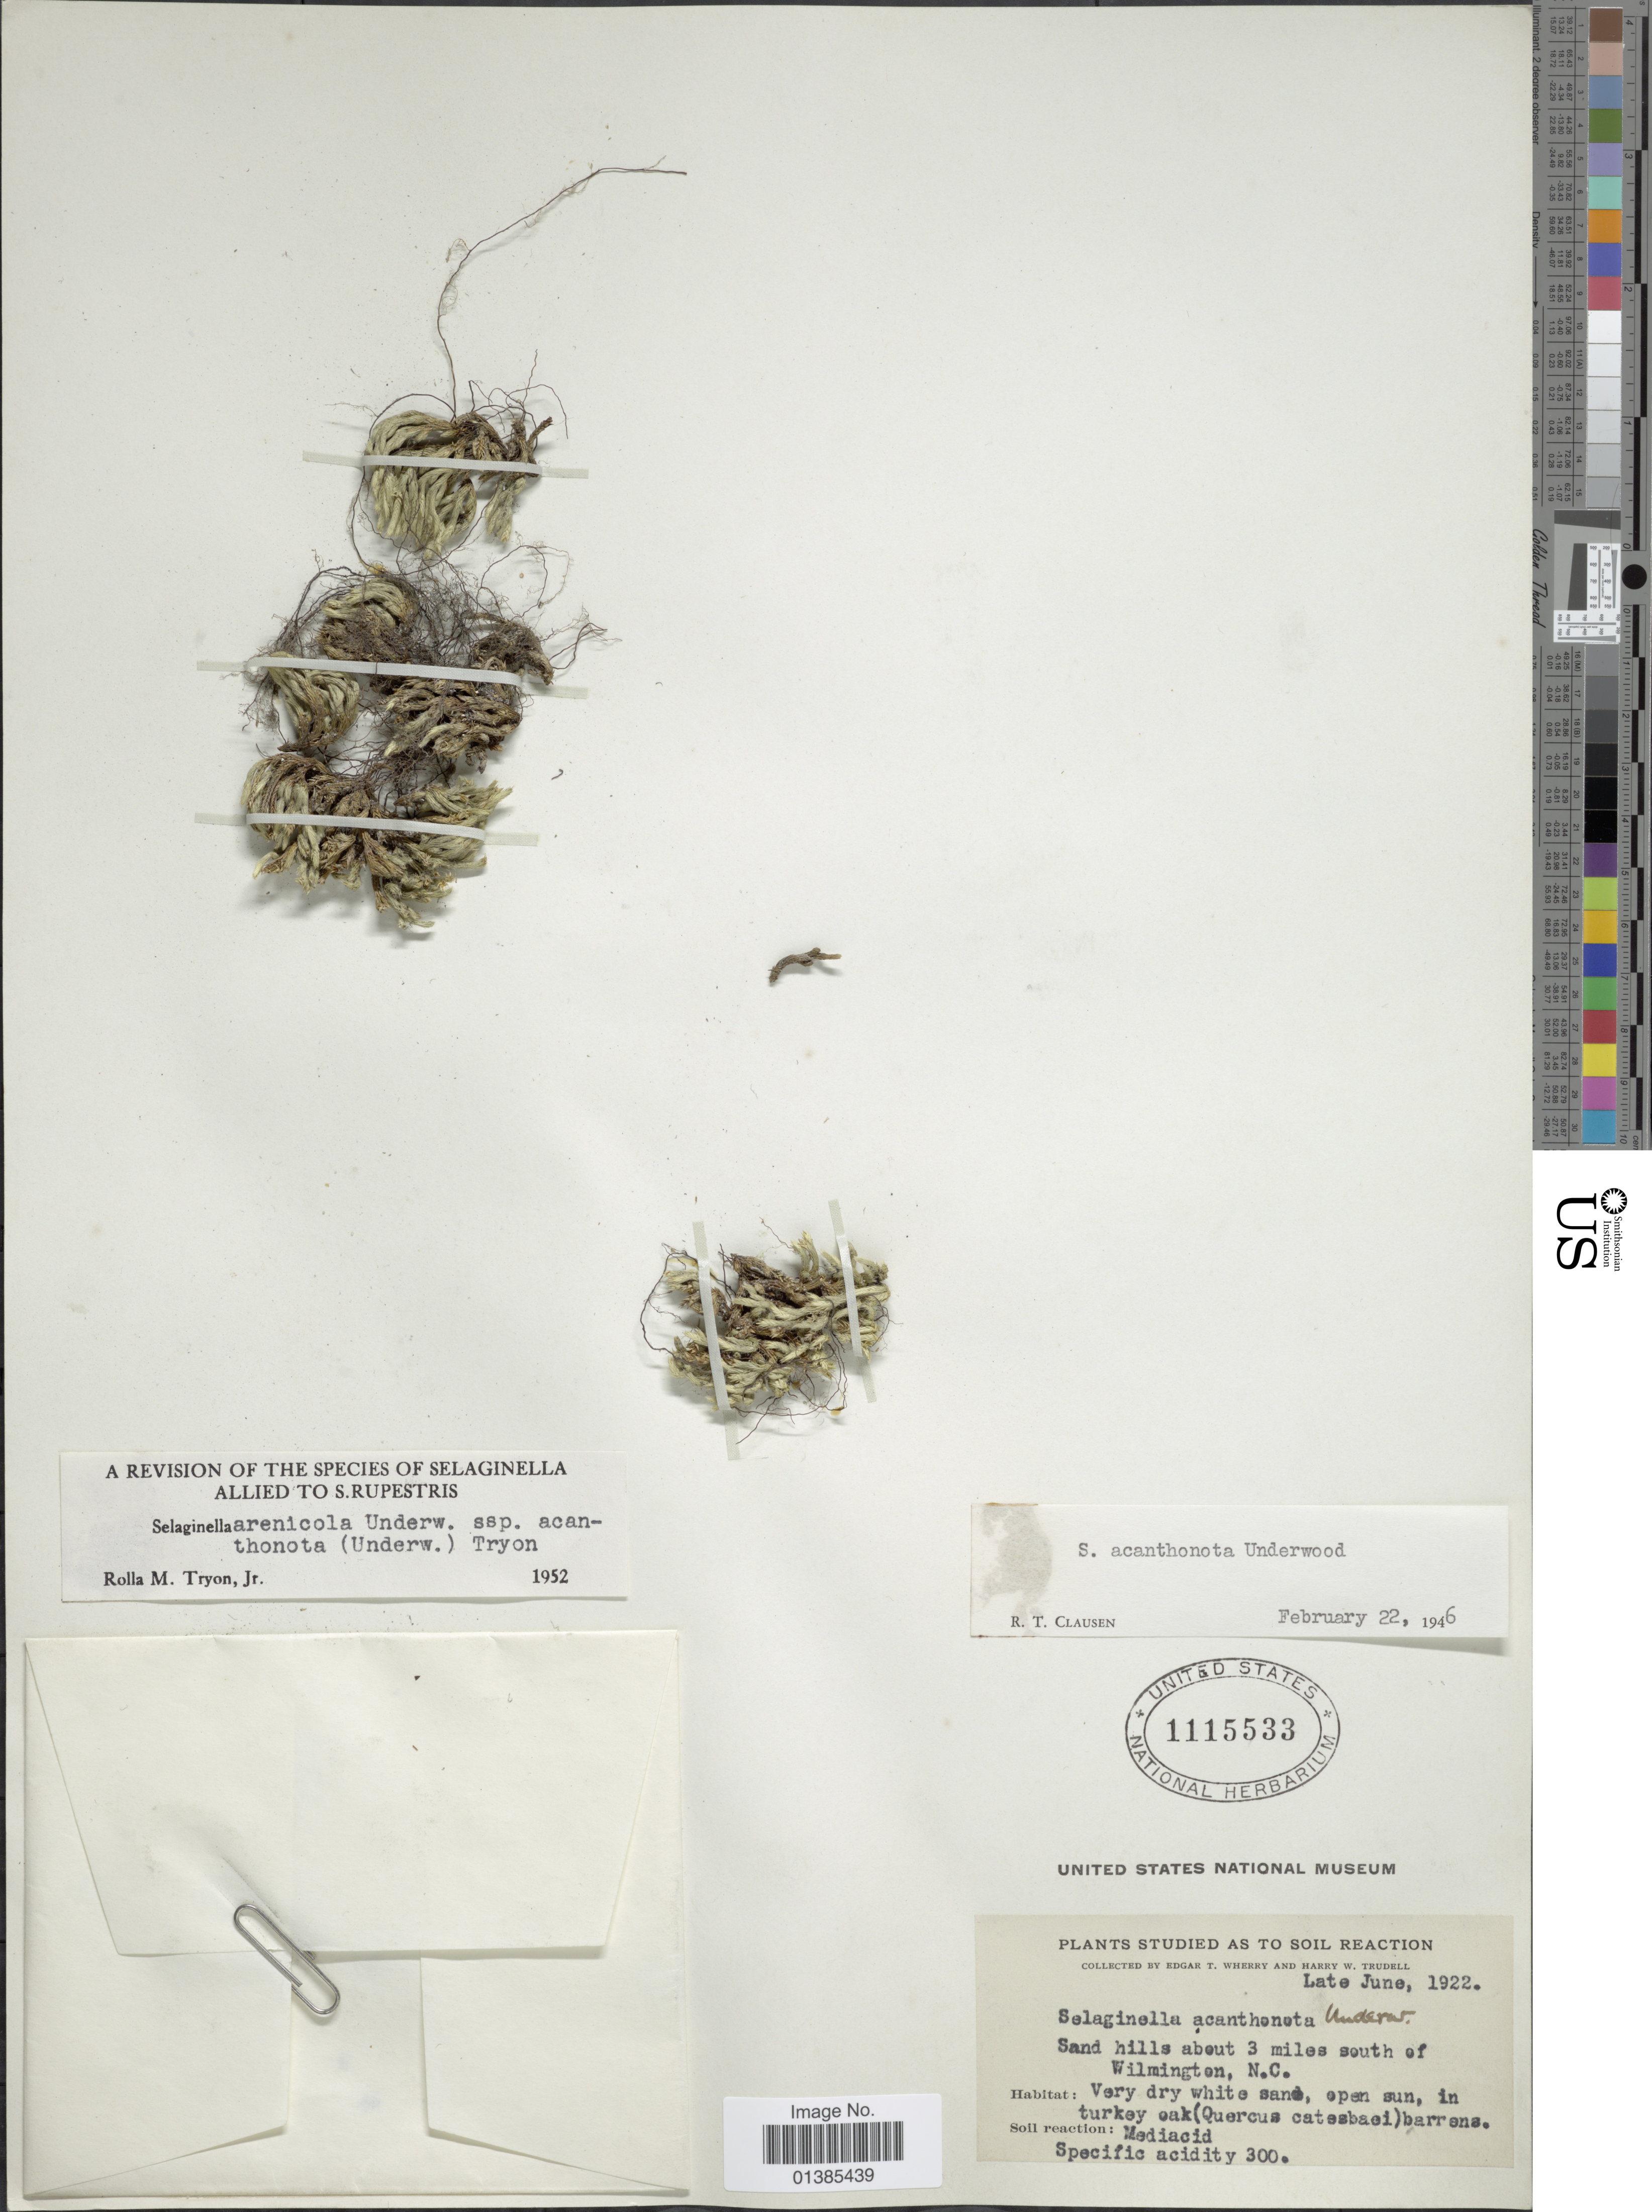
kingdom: Plantae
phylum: Tracheophyta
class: Lycopodiopsida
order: Selaginellales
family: Selaginellaceae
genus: Selaginella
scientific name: Selaginella arenicola subsp. acanthonota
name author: (Underw.) R.M. Tryon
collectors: E. T. Wherry & H. Trudell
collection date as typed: Late June, 1922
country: United States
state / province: North Carolina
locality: Sand hills about 3 miles south of Wilmington.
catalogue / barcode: US 1115533